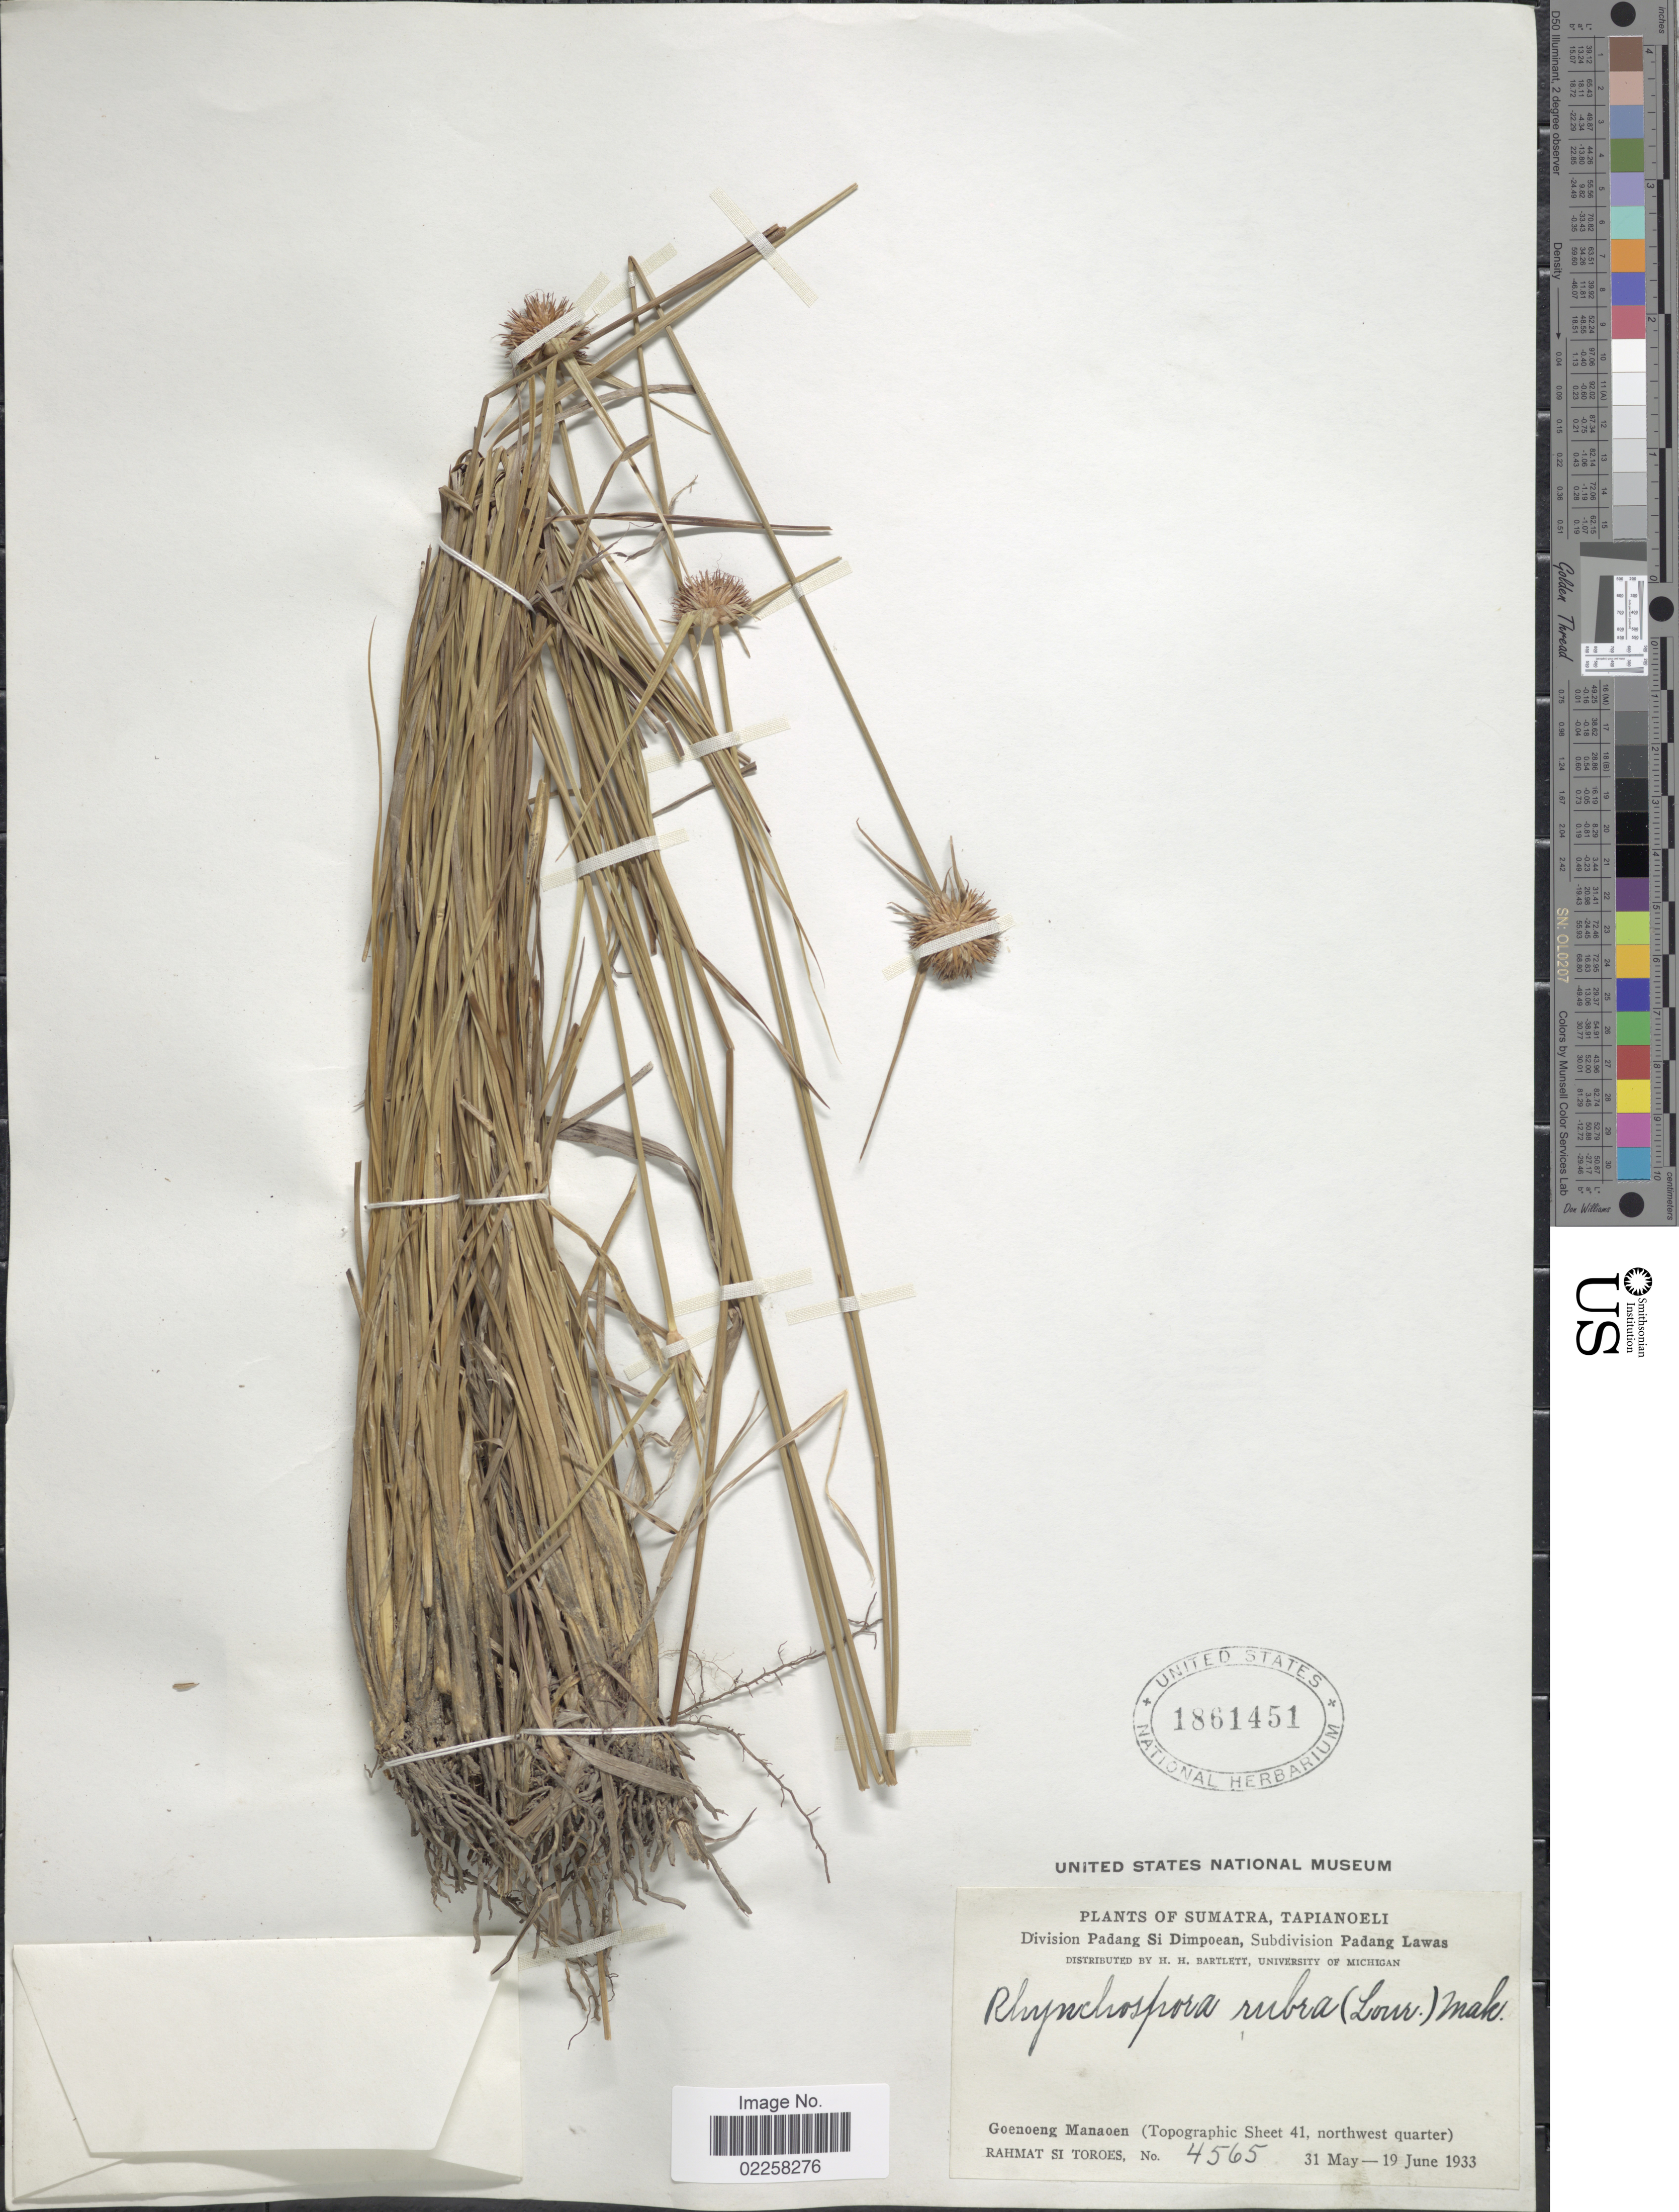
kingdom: Plantae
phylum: Tracheophyta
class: Liliopsida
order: Poales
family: Cyperaceae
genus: Rhynchospora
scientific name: Rhynchospora rubra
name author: (Lour.) Makino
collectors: Rahmat Si Boeea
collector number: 4565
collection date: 1933-05-31/1933-06-19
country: Indonesia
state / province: Sumatra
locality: Tapianoeli, Division Padang Si Dimpoean, Subdivision Padang Lawas, Goenoeng Manaoen (Topographic Sheet 41, northwest quarter)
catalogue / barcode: US 1861451